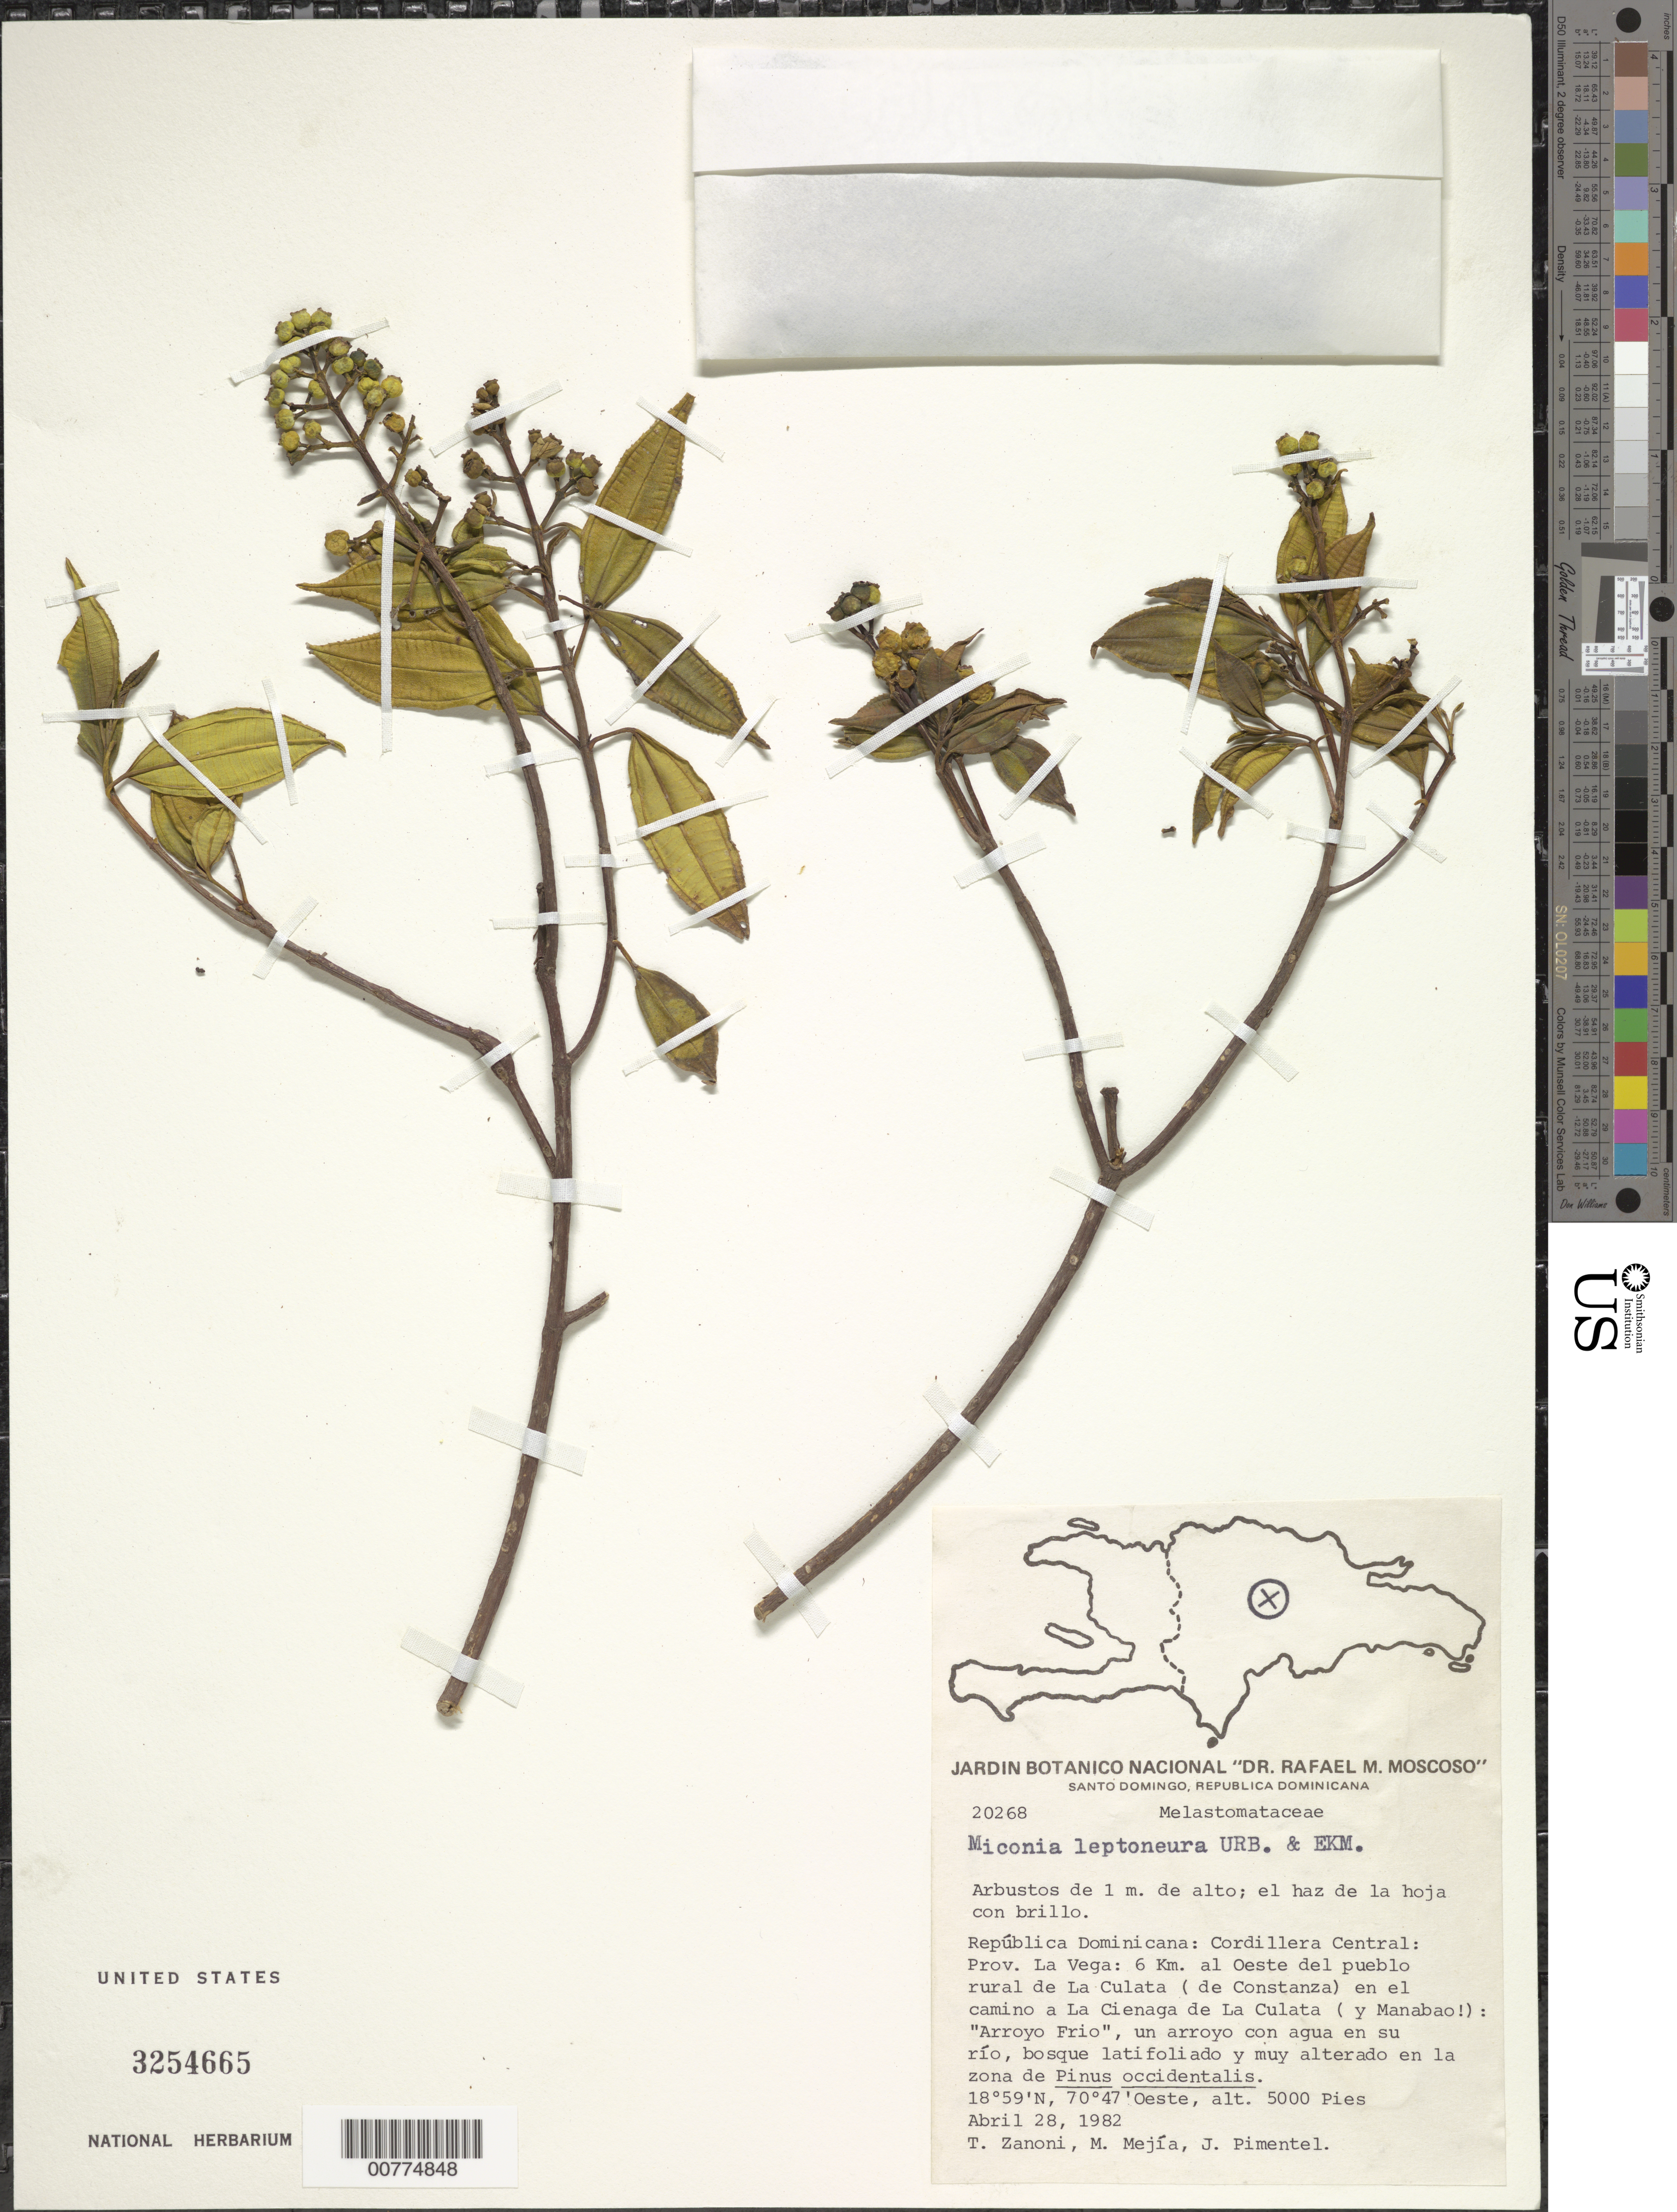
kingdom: Plantae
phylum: Tracheophyta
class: Magnoliopsida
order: Myrtales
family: Melastomataceae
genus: Miconia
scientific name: Miconia stenobotrys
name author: (Rich.) Naudin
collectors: T. A. Zanoni, M. Mejia & J. Pimentel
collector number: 20268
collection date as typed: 28 Apr 1982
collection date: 1982-04-28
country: Dominican Republic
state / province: La Vega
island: Hispaniola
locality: Cordillera Central, 6 km W of rural town of La Culata (of Constanza) in the road to La Cienaga de La Culata (and Manabao), Arroyo Frio.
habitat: Broadleaf and disturbed forest in the Pinus occidentalis zone.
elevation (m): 1524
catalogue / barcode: US 3254665